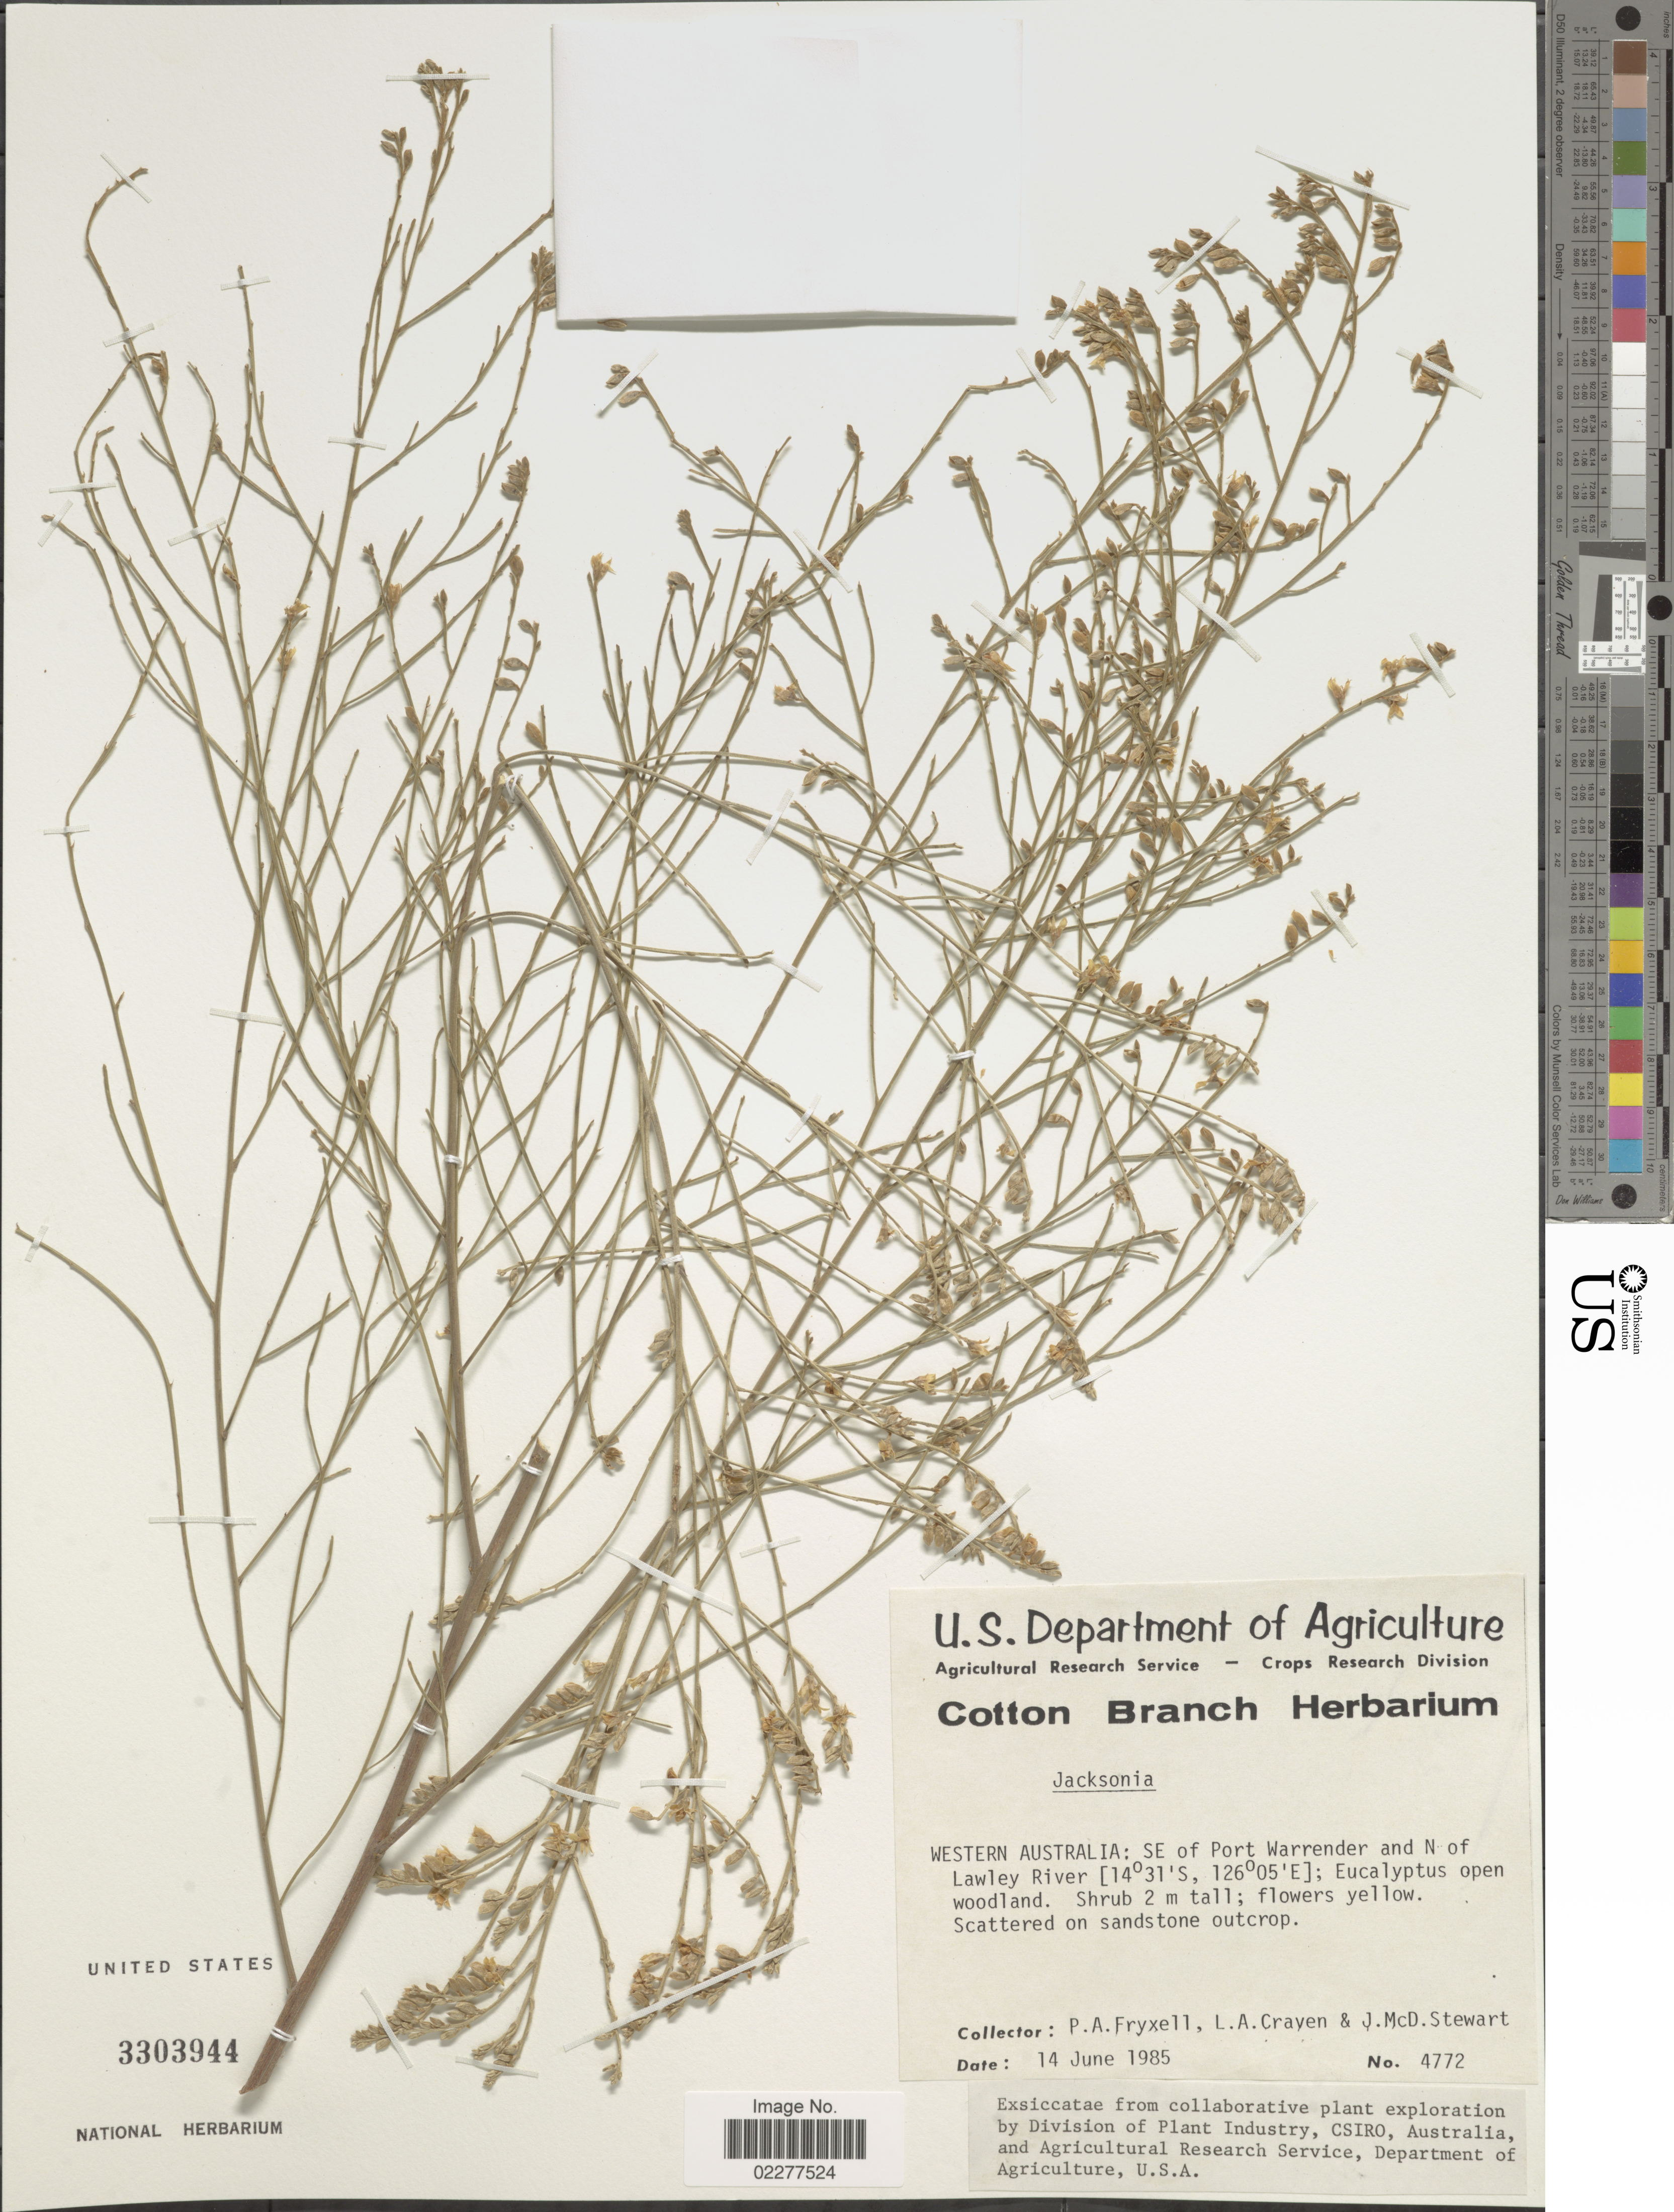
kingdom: Plantae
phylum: Tracheophyta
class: Magnoliopsida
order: Fabales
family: Fabaceae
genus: Jacksonia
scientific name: Jacksonia sp.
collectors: P. A. Fryxell, L. Crayen & J. Stewart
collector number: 4772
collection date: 1985-06-14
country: Australia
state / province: Western Australia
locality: SE of Port Warrender and N of Lawley River; Eucalytpus open woodland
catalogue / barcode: US 3303944